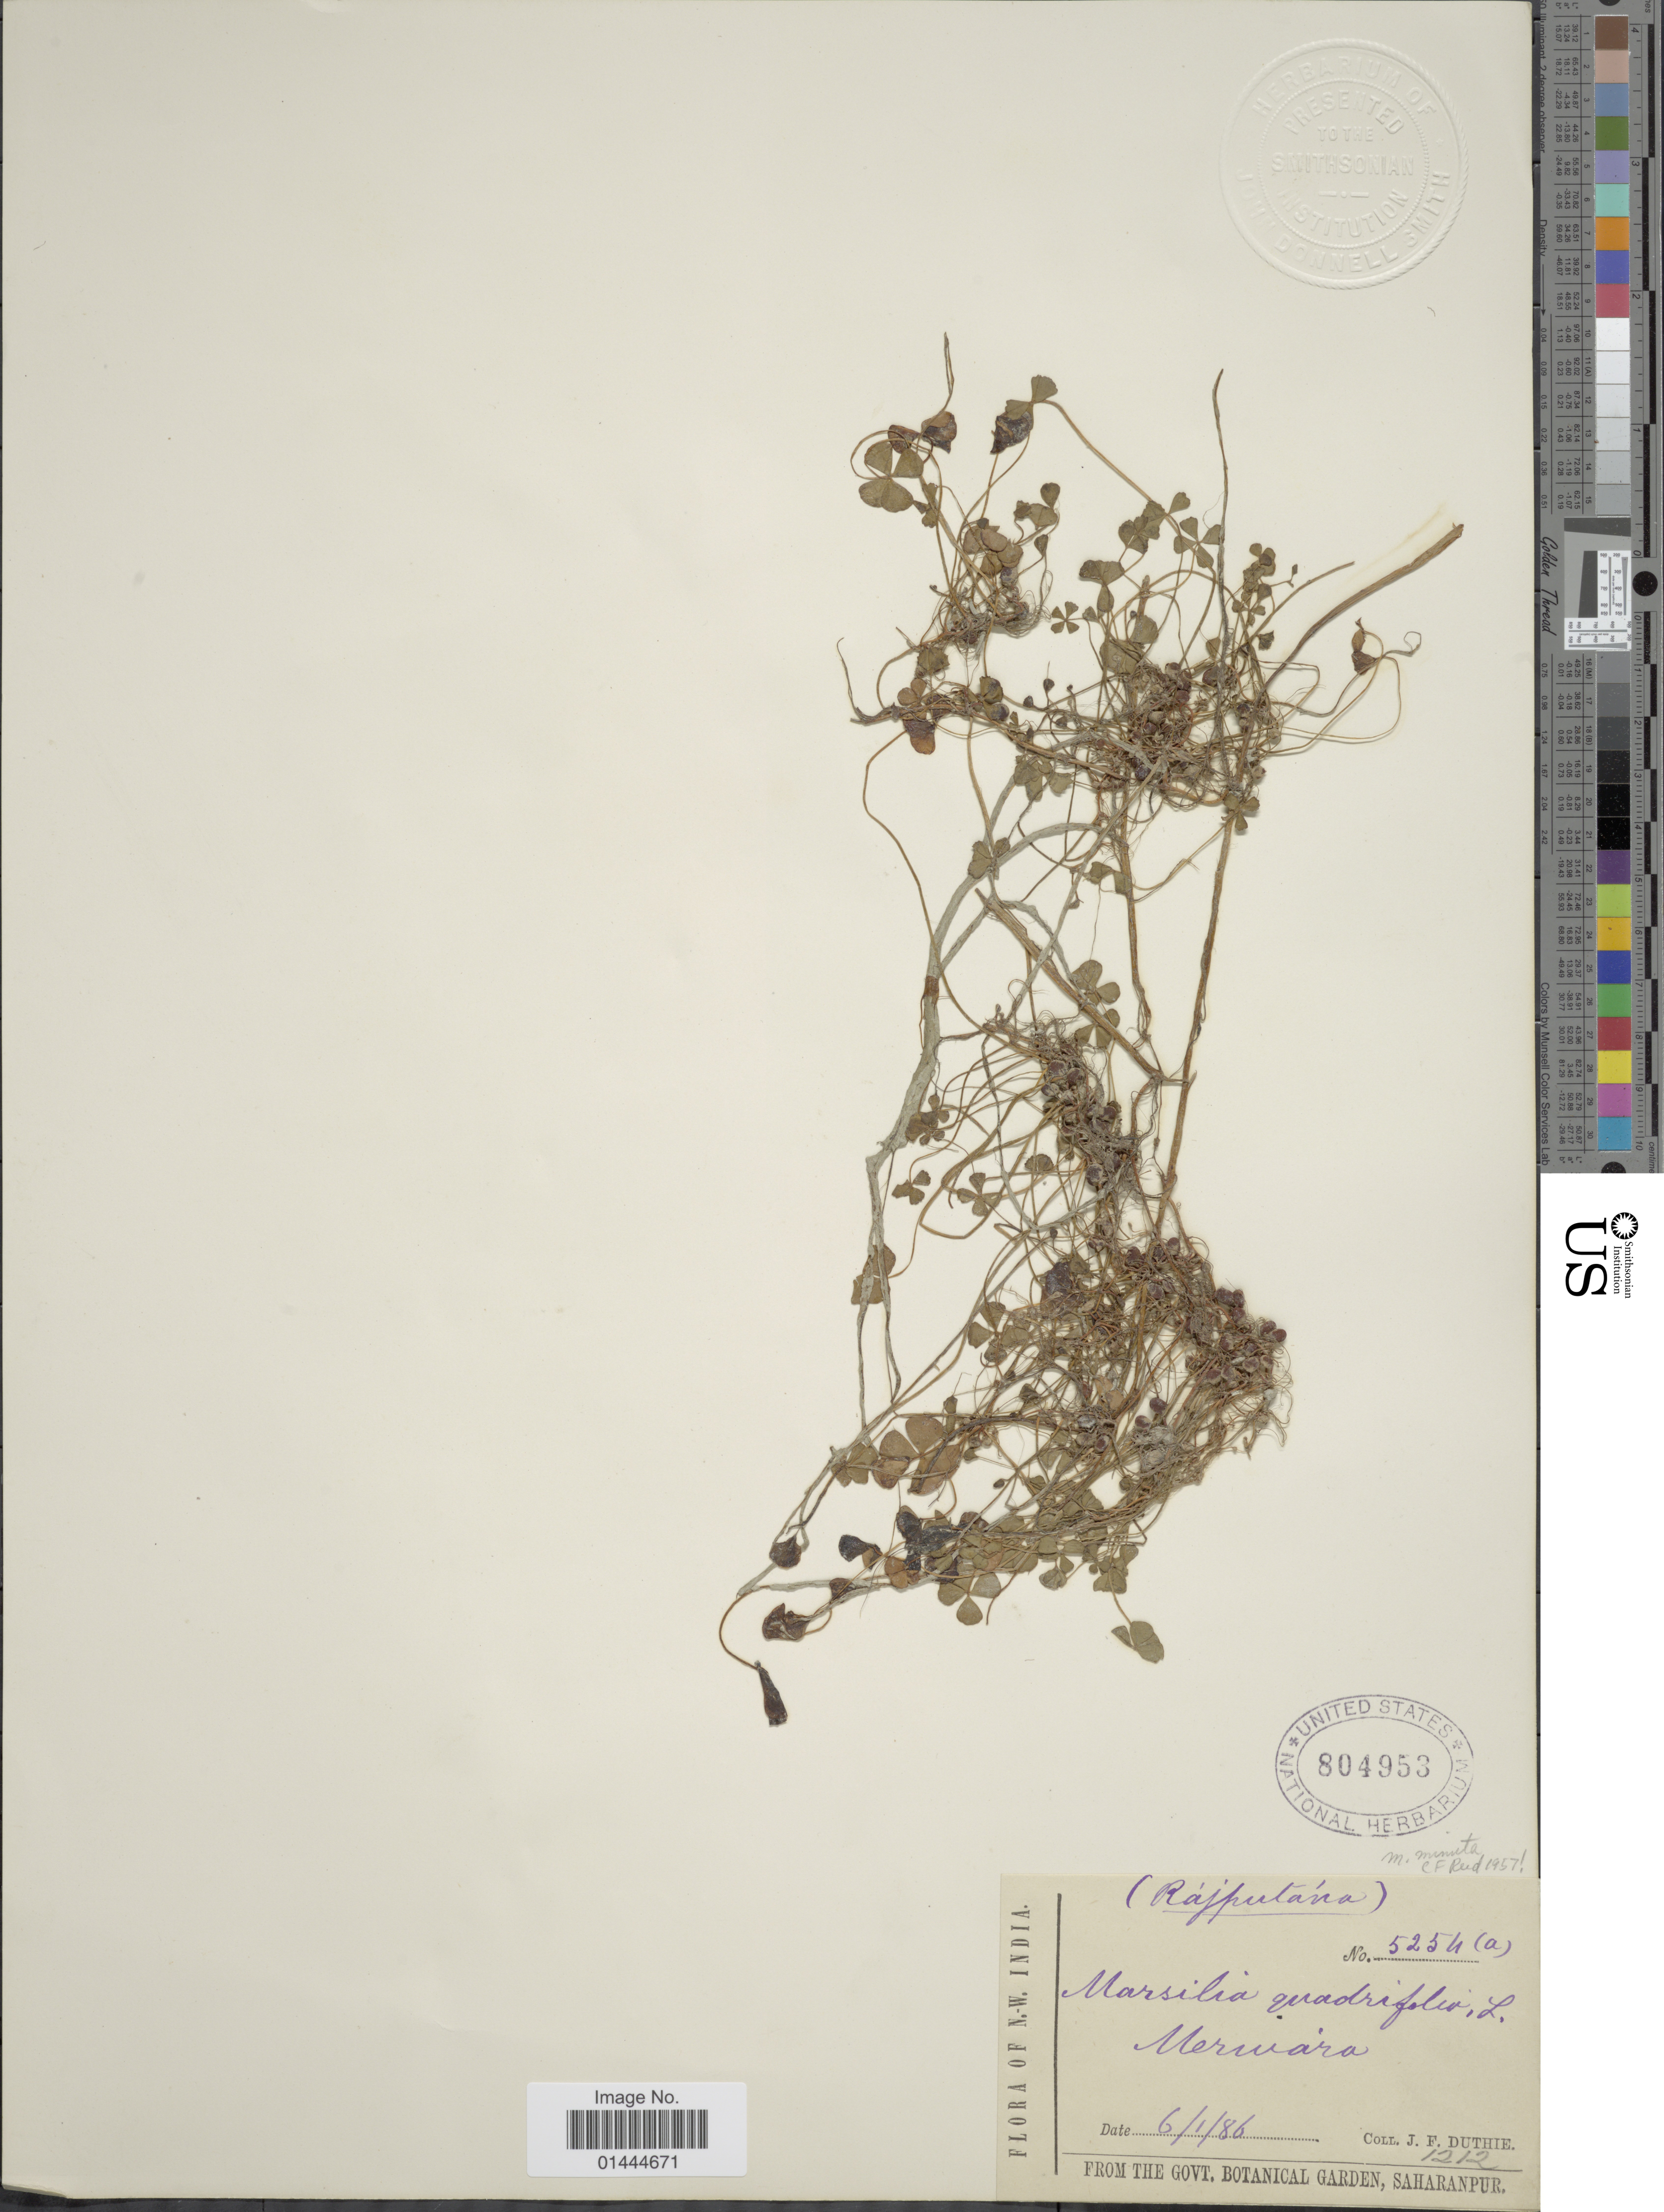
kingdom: Plantae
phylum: Tracheophyta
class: Polypodiopsida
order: Salviniales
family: Marsileaceae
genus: Marsilea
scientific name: Marsilea minuta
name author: L.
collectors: J. F. Duthie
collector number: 5254a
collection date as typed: Transcribed d/m/y: 6/1/86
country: India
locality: N. W. India, Rajputana, Merwara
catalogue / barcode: US 804953